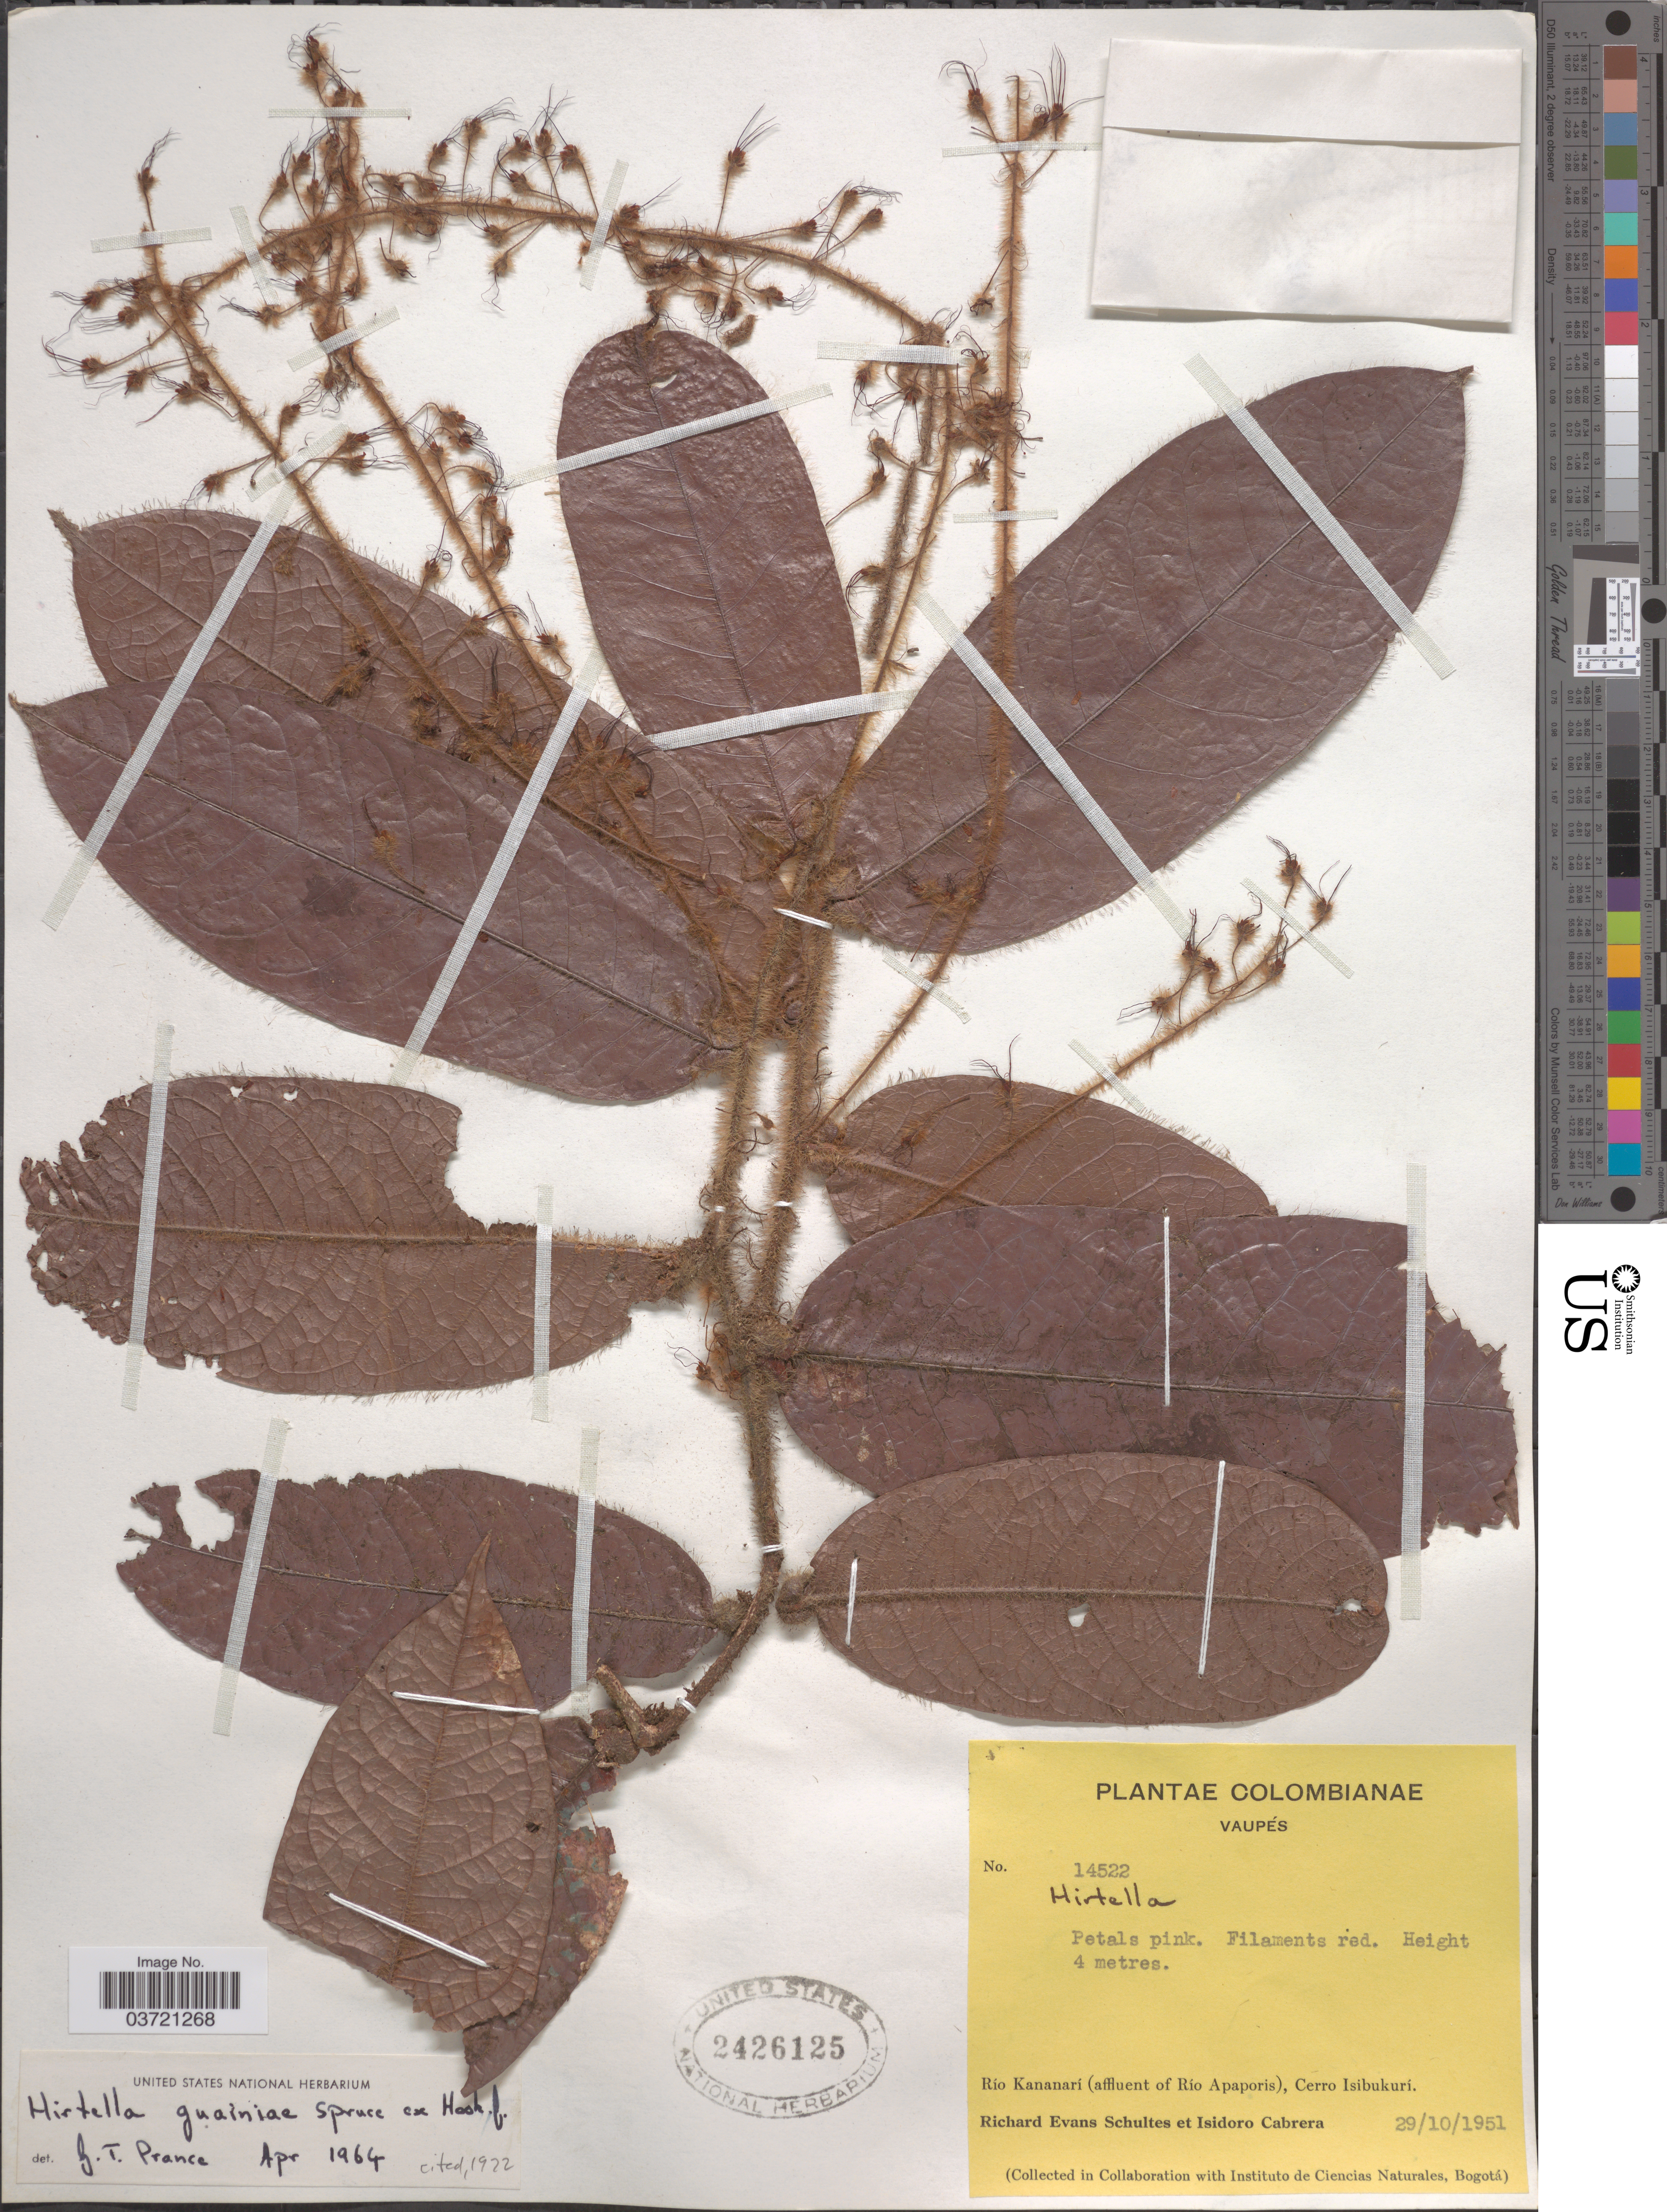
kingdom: Plantae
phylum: Tracheophyta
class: Magnoliopsida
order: Malpighiales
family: Chrysobalanaceae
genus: Hirtella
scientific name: Hirtella guainiae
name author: Spruce ex Hook. f.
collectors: R. E. Schultes & I. Cabrera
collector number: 14522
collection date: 1951-10-19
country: Colombia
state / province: Vaupés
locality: Río Kananarí (affluent of Río Apaporis), Cerro Isibukurí.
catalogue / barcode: US 2426125